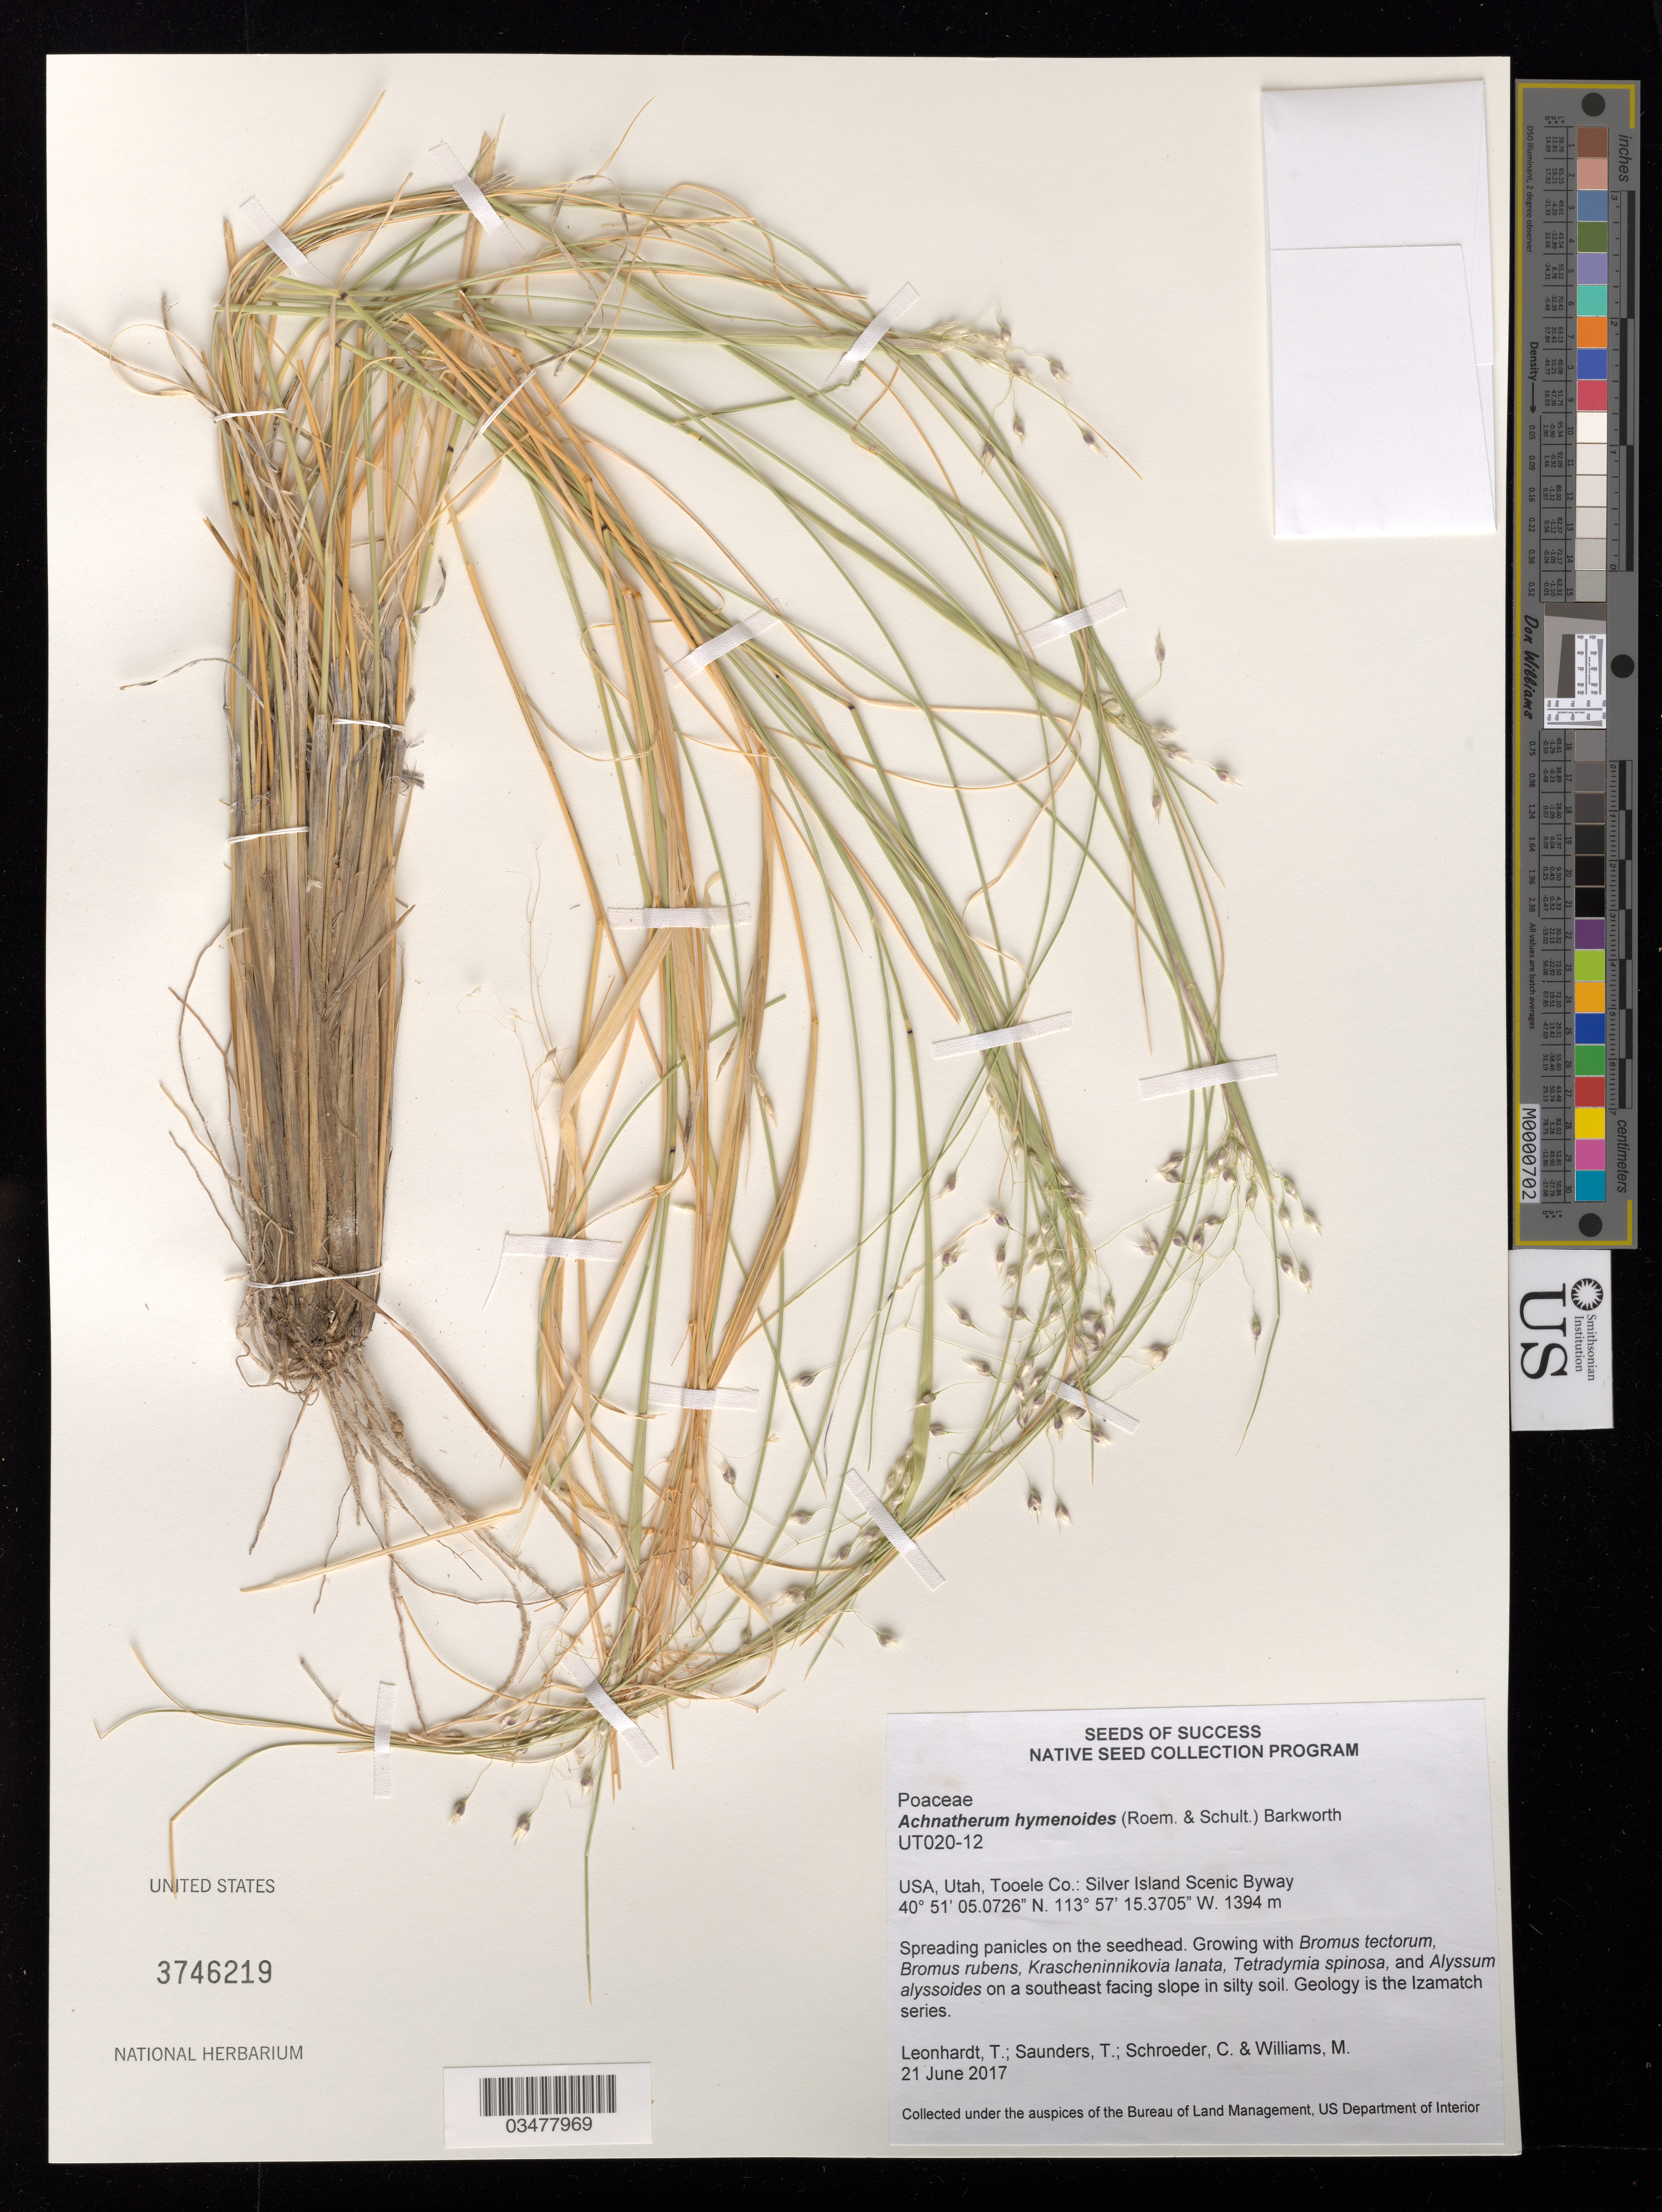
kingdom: Plantae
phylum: Tracheophyta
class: Liliopsida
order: Poales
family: Poaceae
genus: Achnatherum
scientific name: Achnatherum hymenoides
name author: (Roem. & Schult.) Barkworth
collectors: T. Leonhardt, T. Saunders, M. Williams & C. Schroeder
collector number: UT020-12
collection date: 2017-06-21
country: United States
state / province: Utah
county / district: Tooele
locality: Silver Island Scenic Byway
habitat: Silty soil. With Bromus rubens, Tetradymia spinosa, Alyssum alyssoides, etc.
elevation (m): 1394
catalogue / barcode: US 3746219